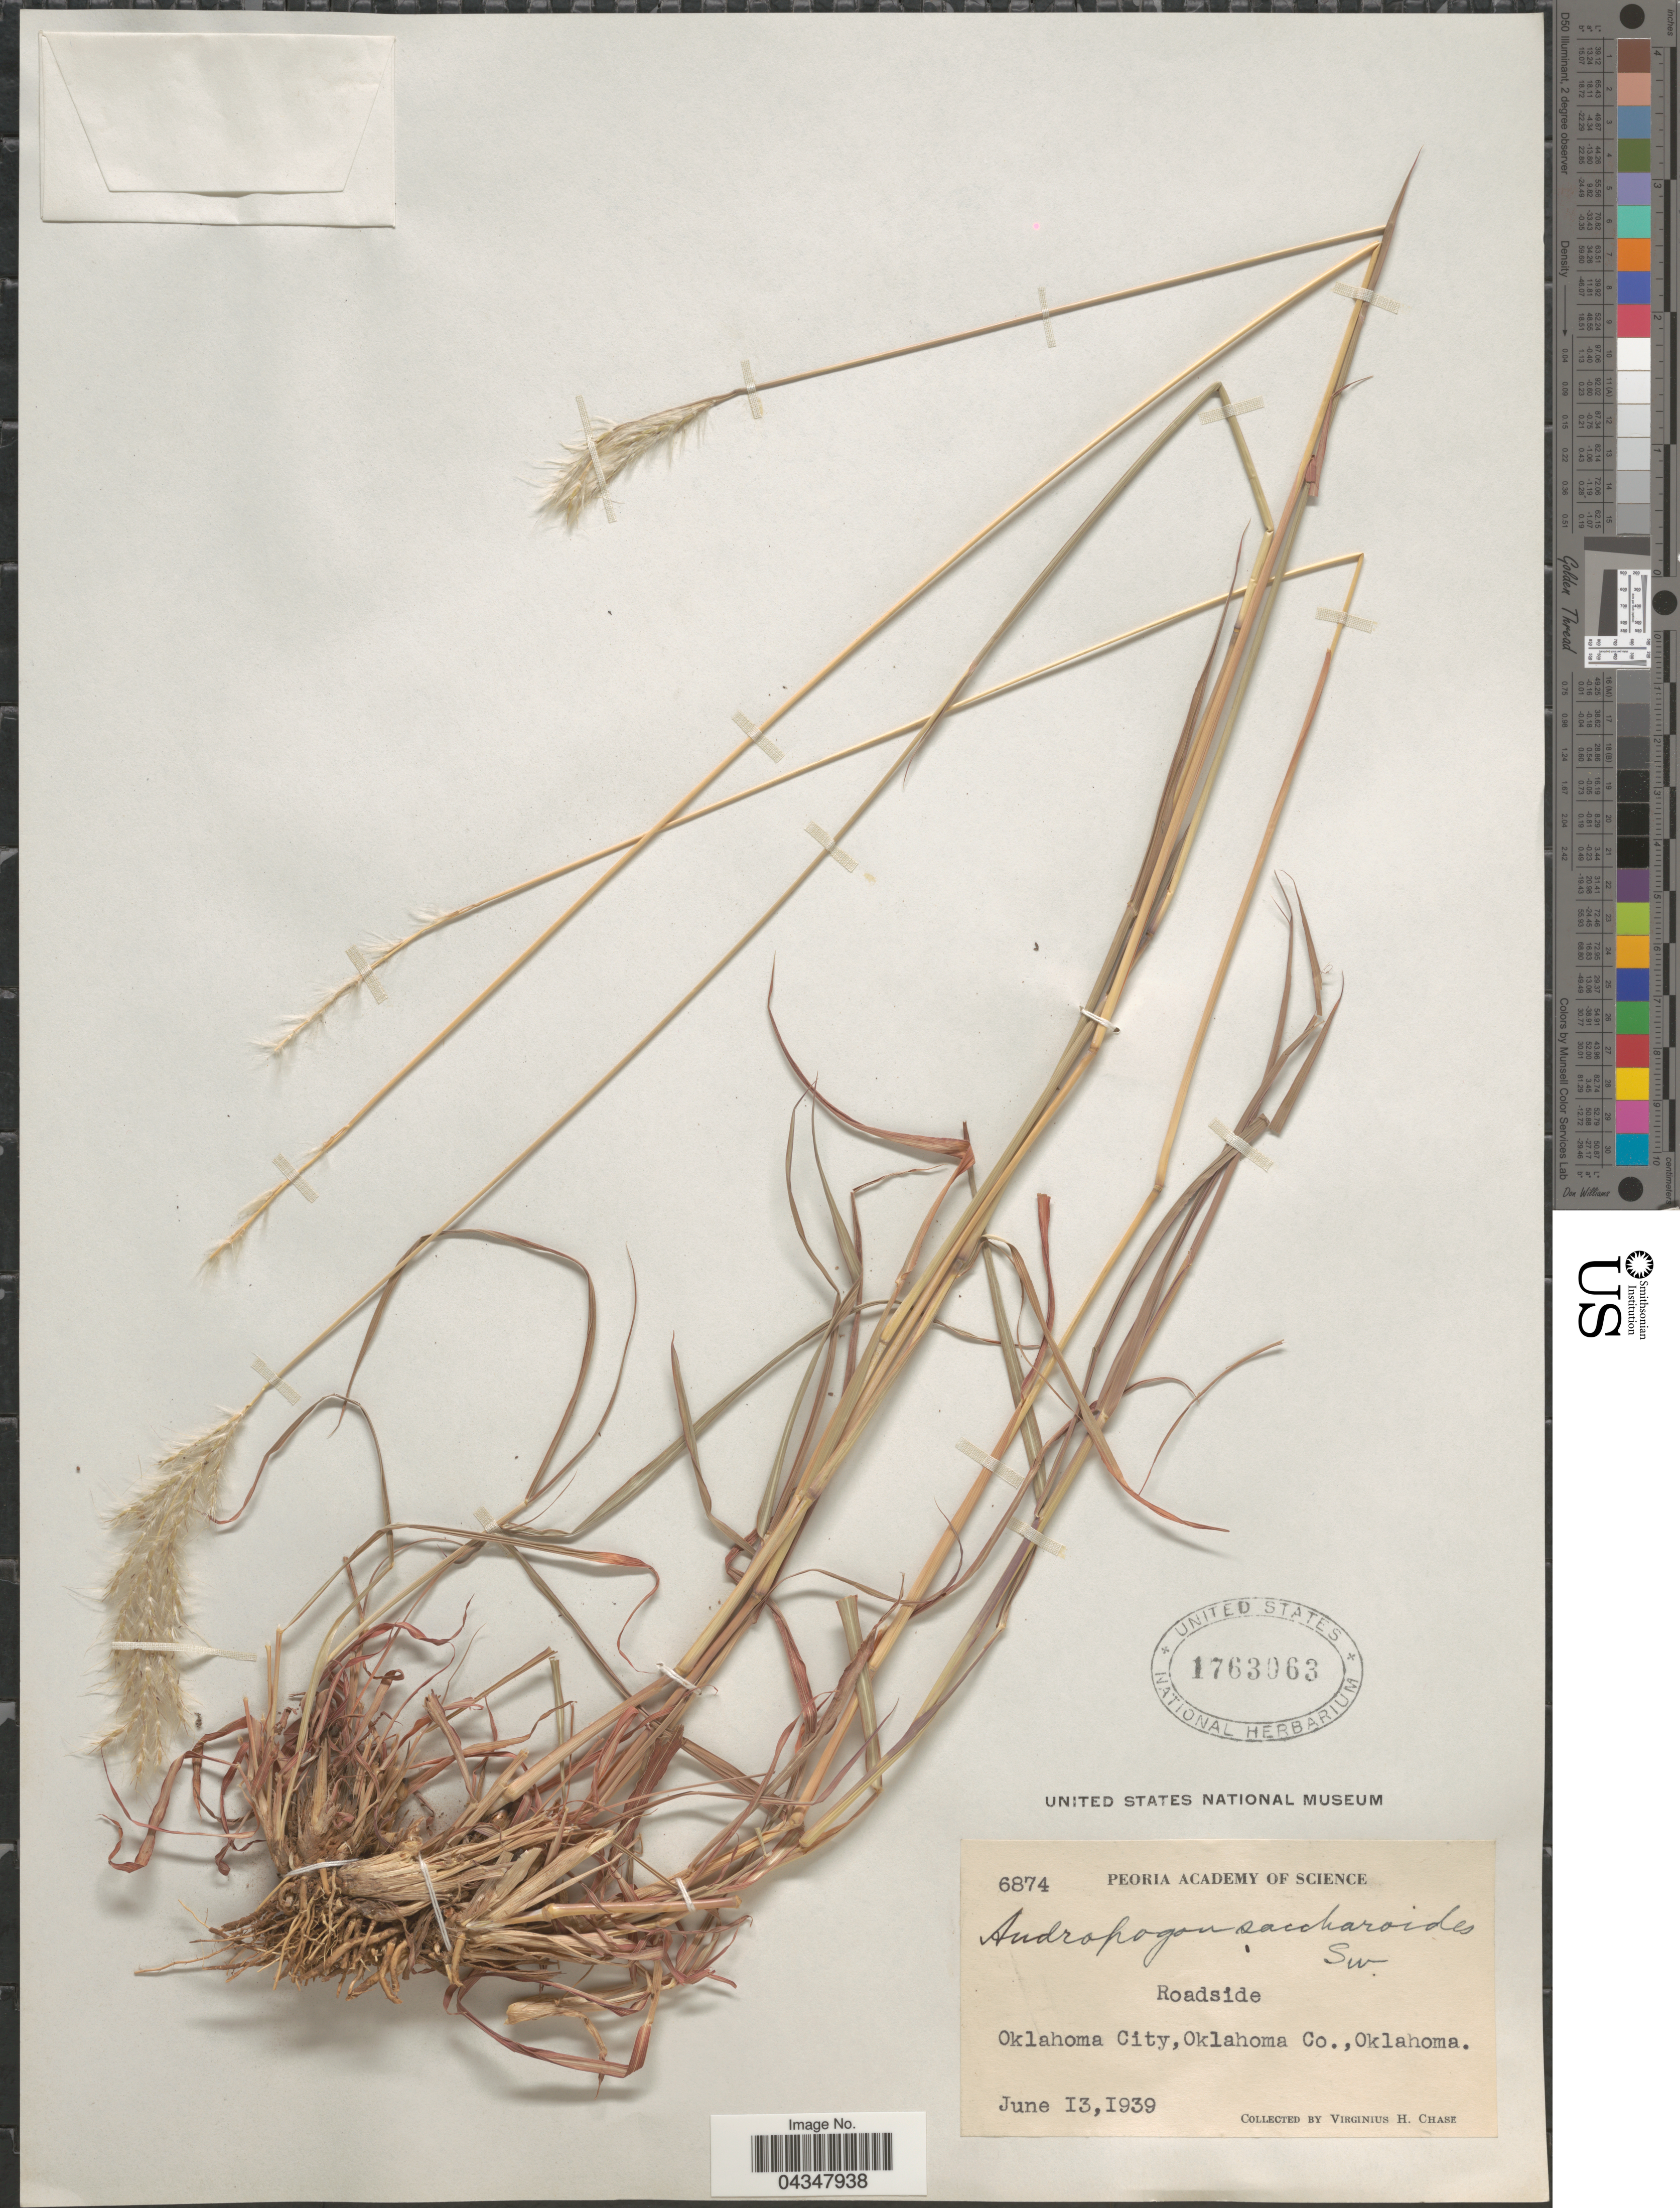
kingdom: Plantae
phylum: Tracheophyta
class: Liliopsida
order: Poales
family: Poaceae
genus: Bothriochloa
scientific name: Bothriochloa saccharoides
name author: (Sw.) Rydb.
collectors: V. H. Chase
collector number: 6874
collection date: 1939-06-13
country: United States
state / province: Oklahoma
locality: Oklahoma City, Oklahoma Co.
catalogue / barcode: US 1763063